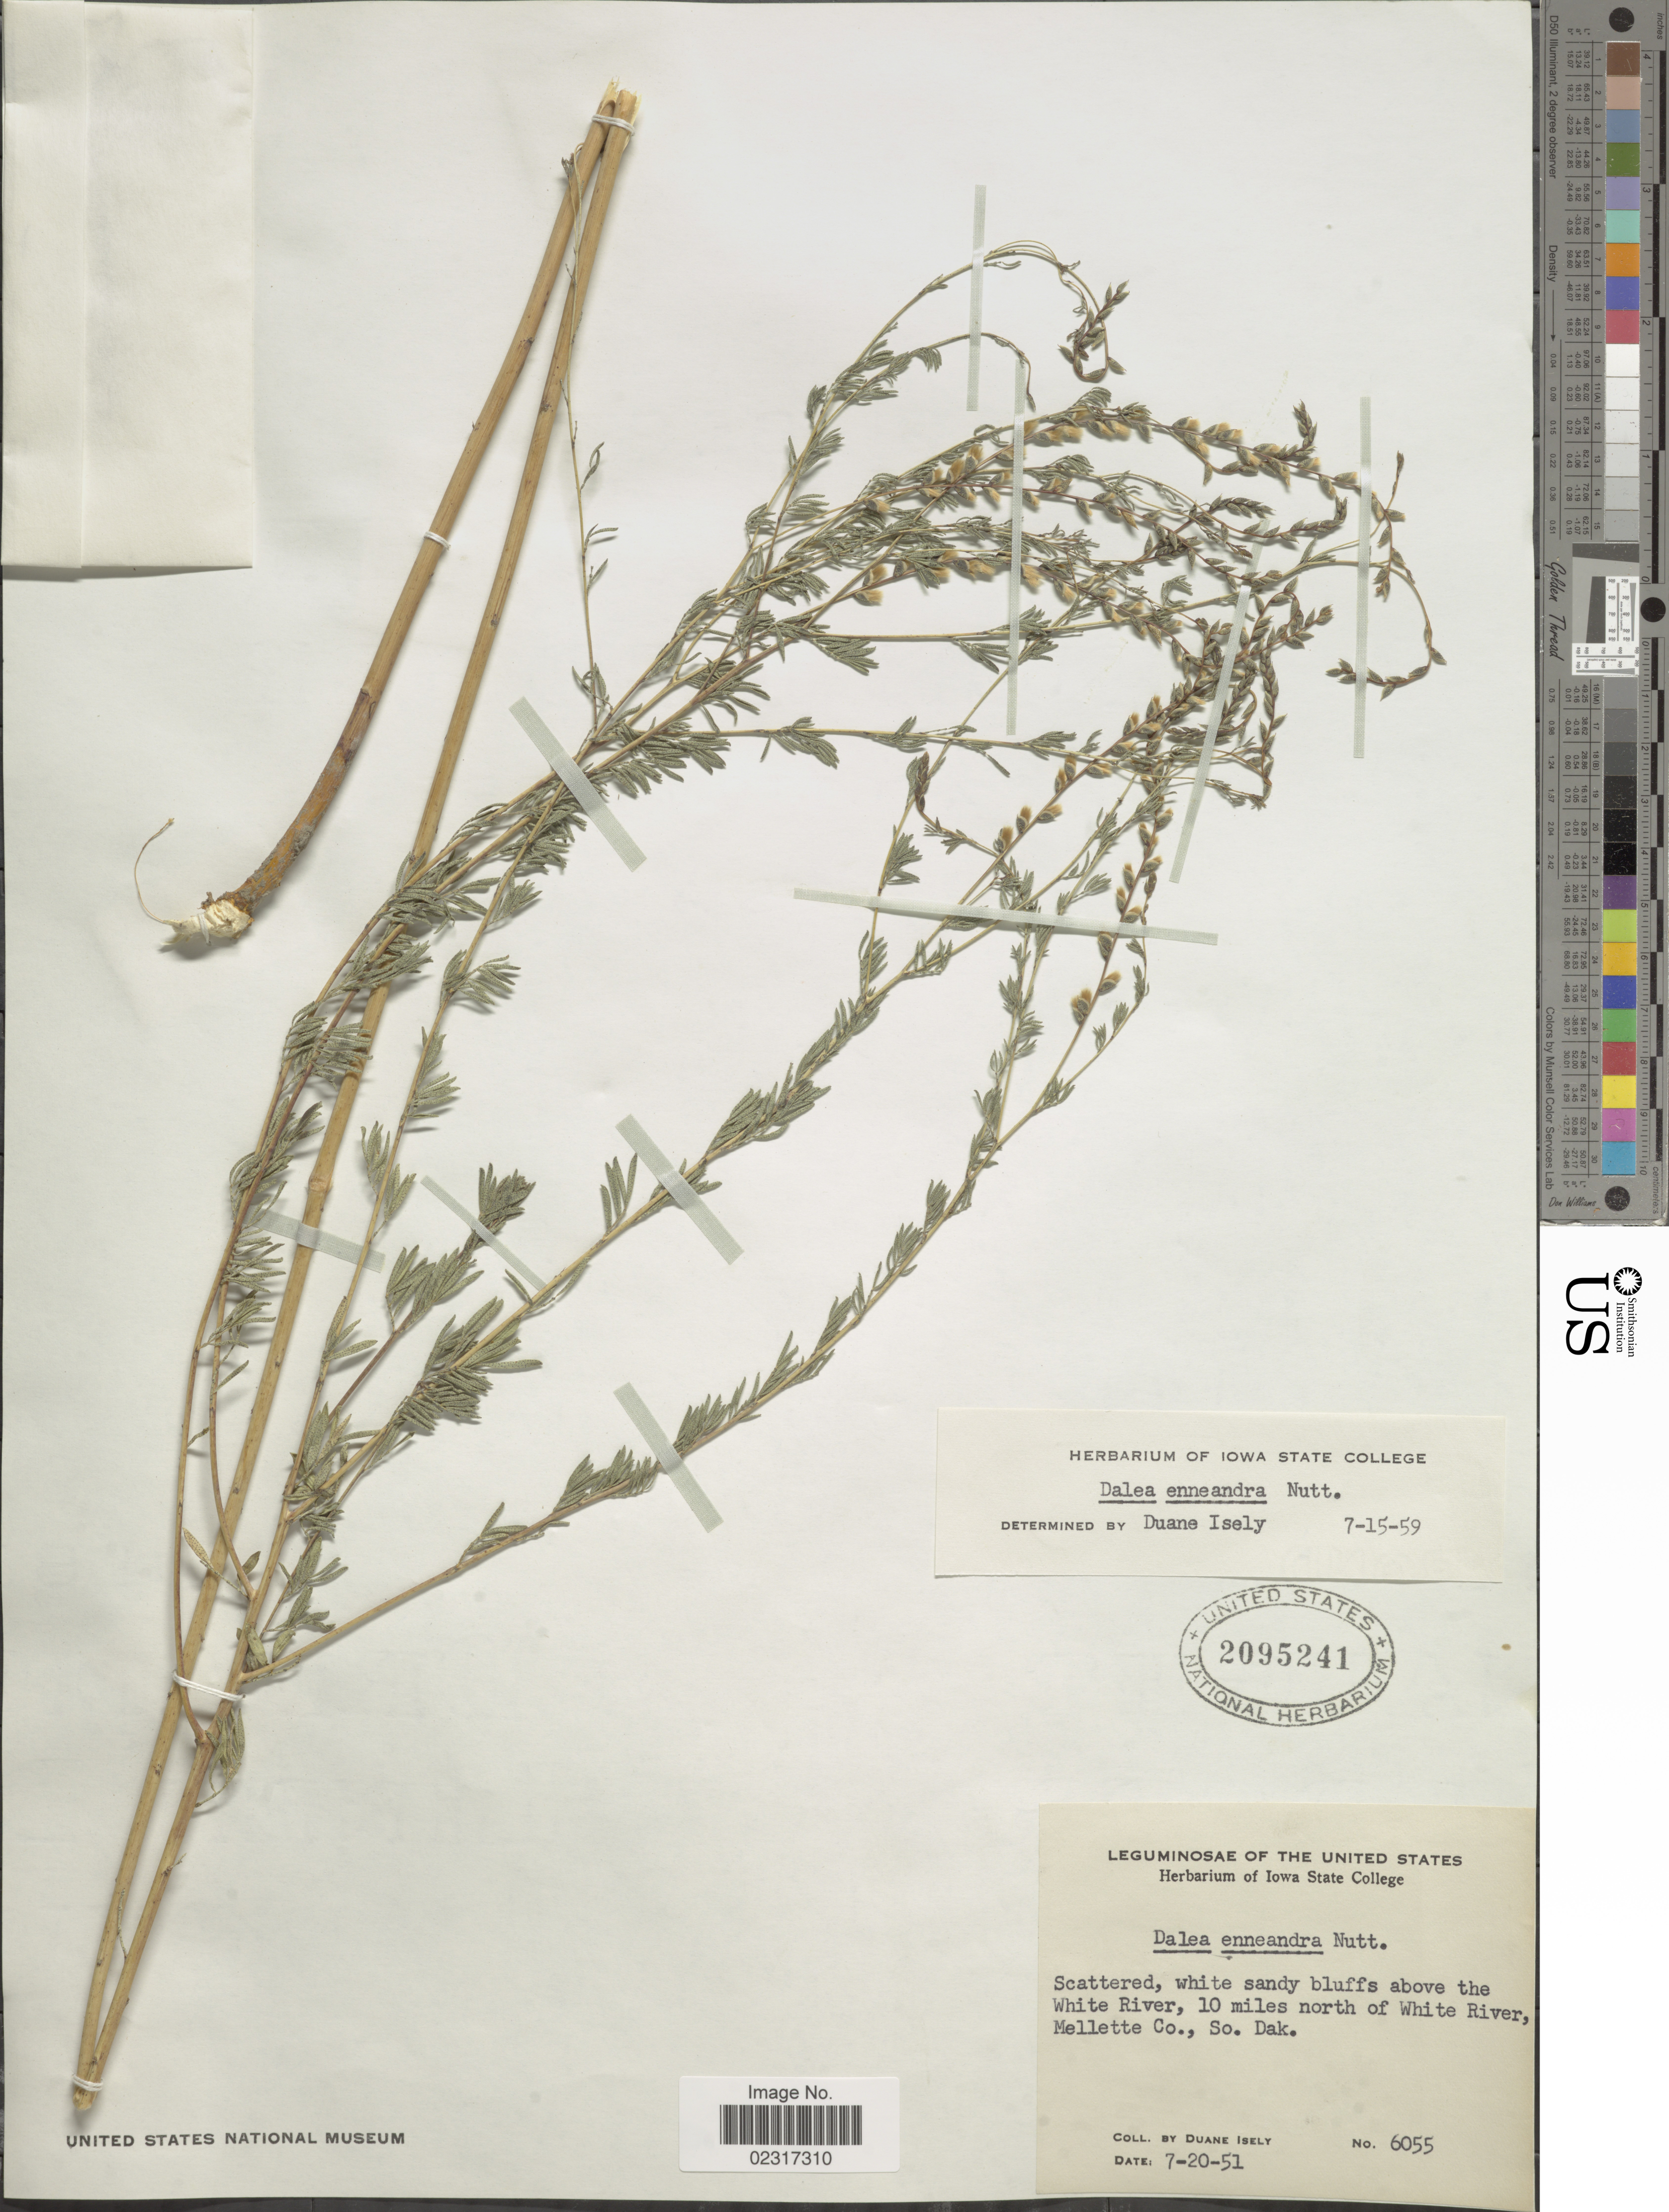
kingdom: Plantae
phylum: Tracheophyta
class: Magnoliopsida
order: Fabales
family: Fabaceae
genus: Dalea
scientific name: Dalea enneandra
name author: Nutt.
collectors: D. Isely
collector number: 6055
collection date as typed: Transcribed d/m/y: 20/7/51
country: United States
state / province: South Dakota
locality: Sandy bluffs above the White River, 10 miles north of White River, Mellette Co.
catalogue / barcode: US 2095241